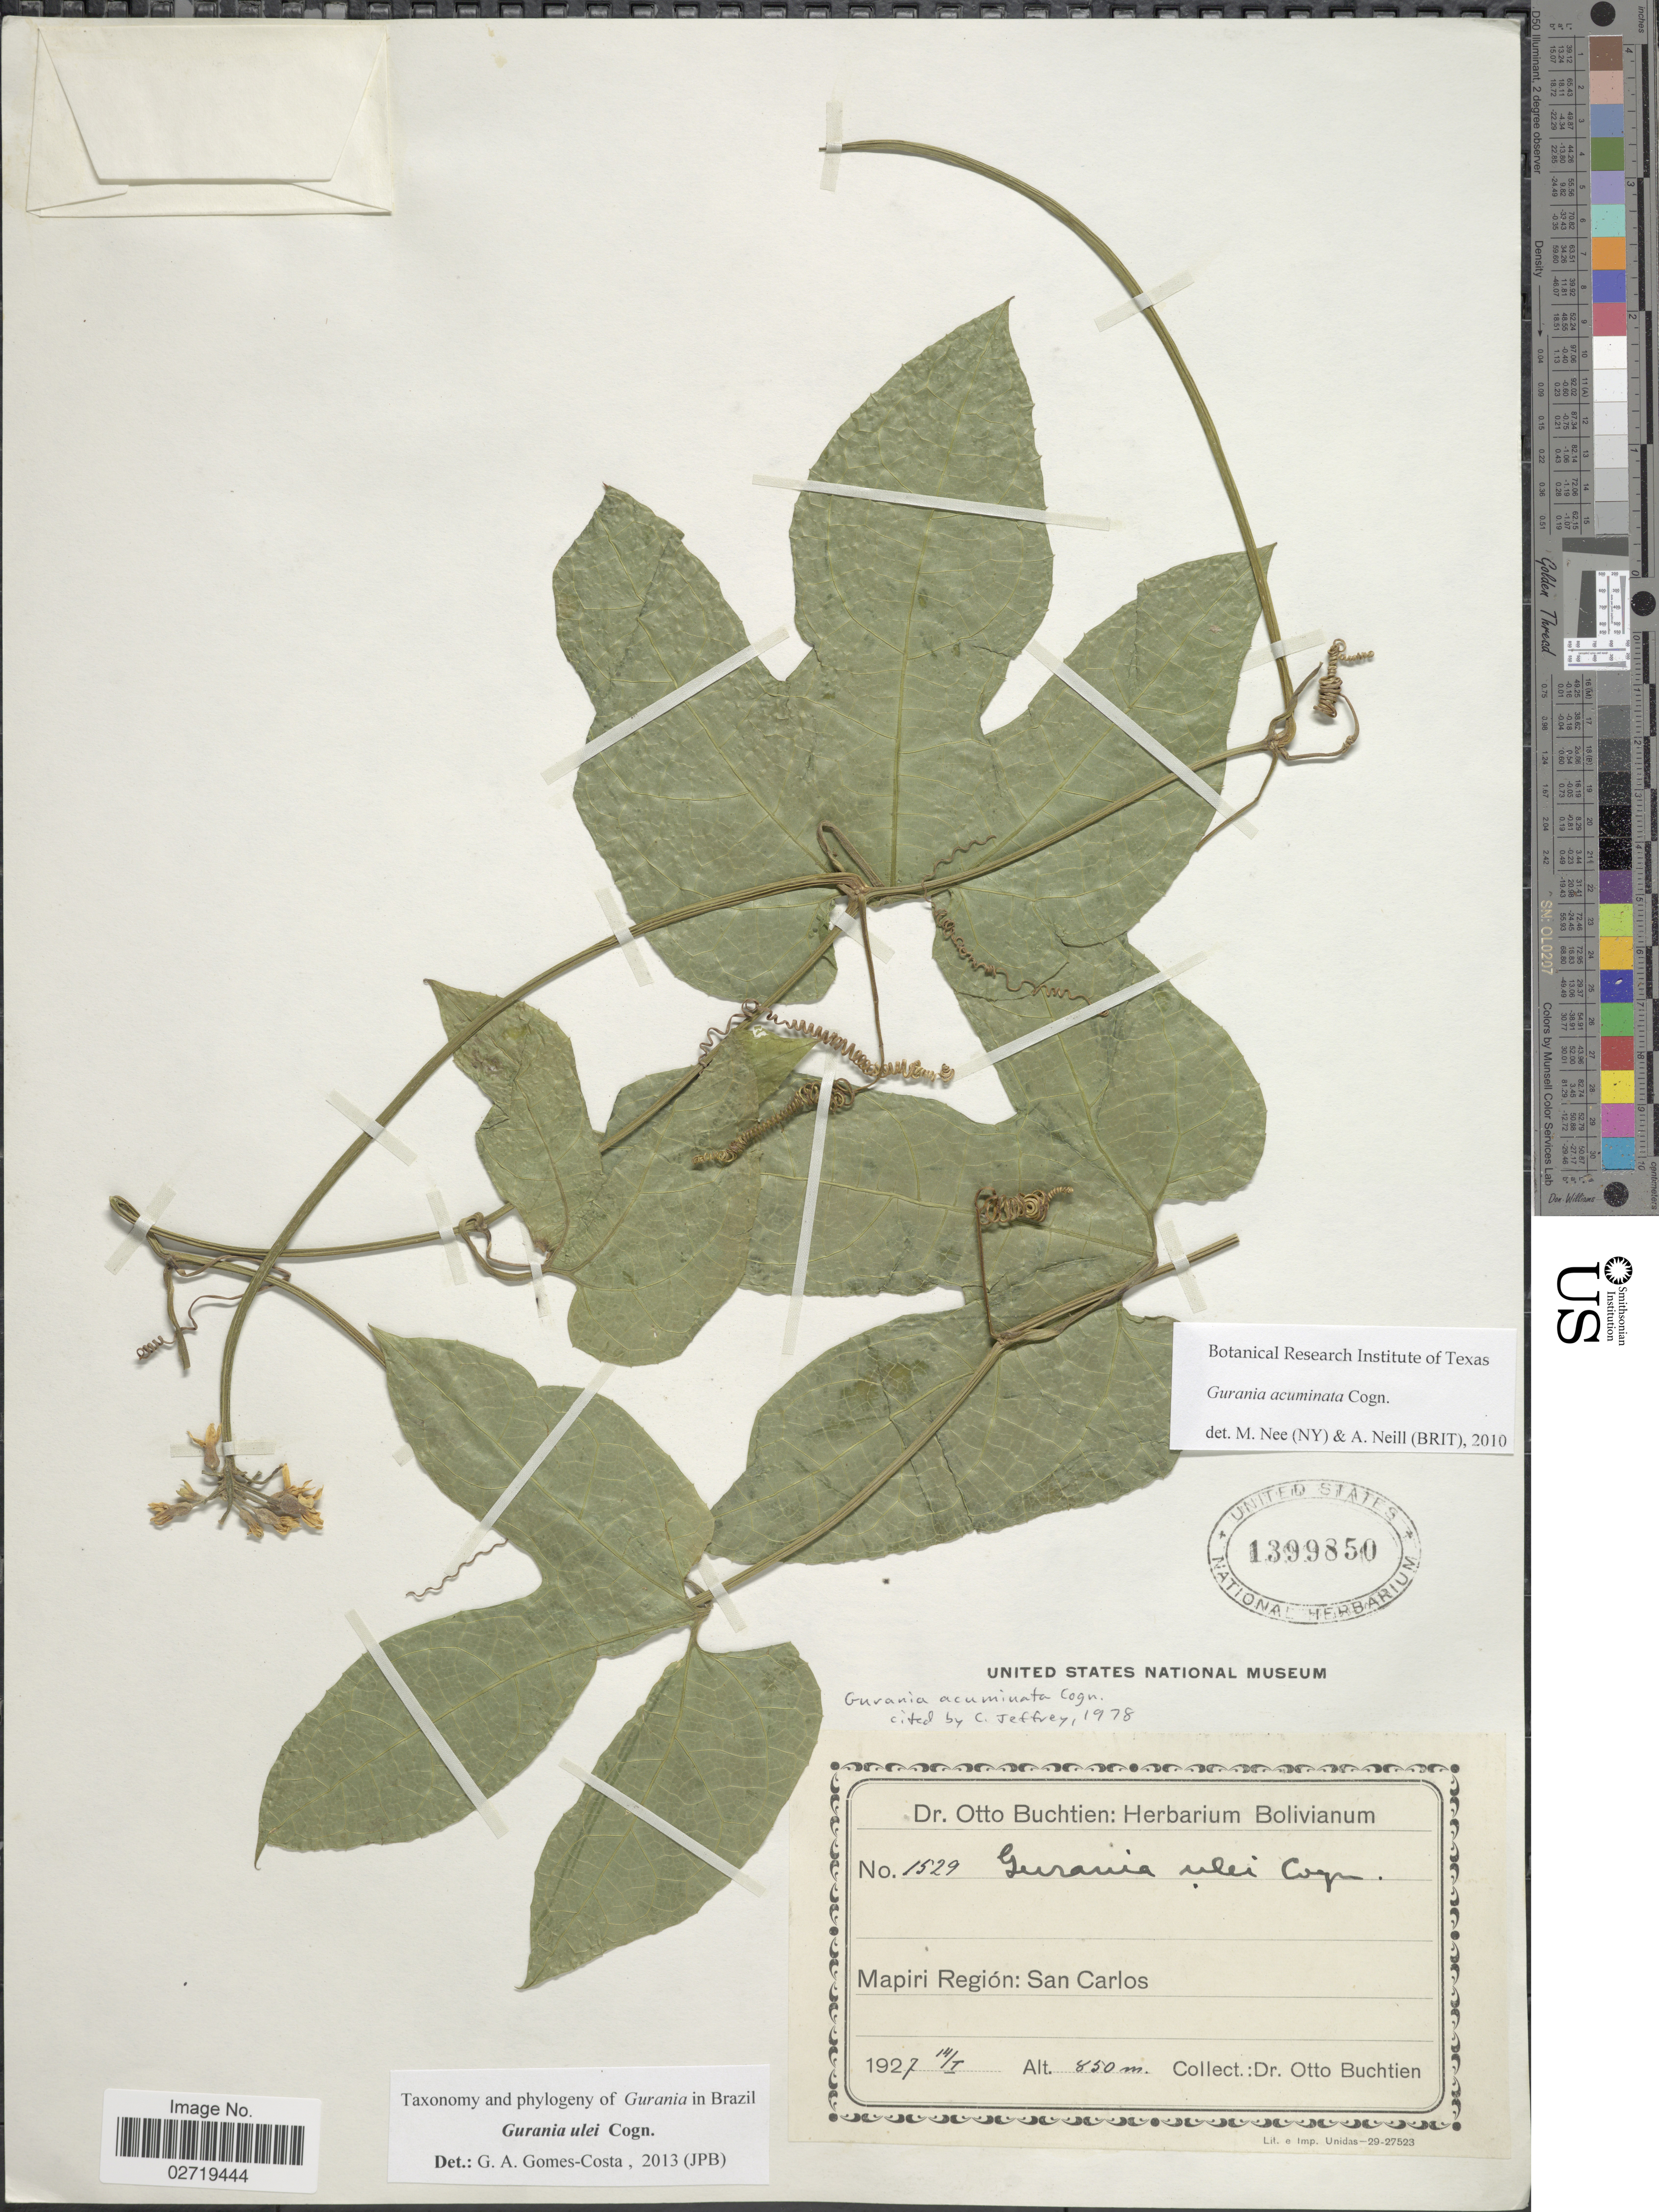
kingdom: Plantae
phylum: Tracheophyta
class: Magnoliopsida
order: Cucurbitales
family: Cucurbitaceae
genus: Gurania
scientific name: Gurania ulei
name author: Cogn. in Engl.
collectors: O. Buchtien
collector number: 1529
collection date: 1927-01-14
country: Bolivia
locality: Mapiri Región: San Carlos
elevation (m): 850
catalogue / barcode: US 1399850